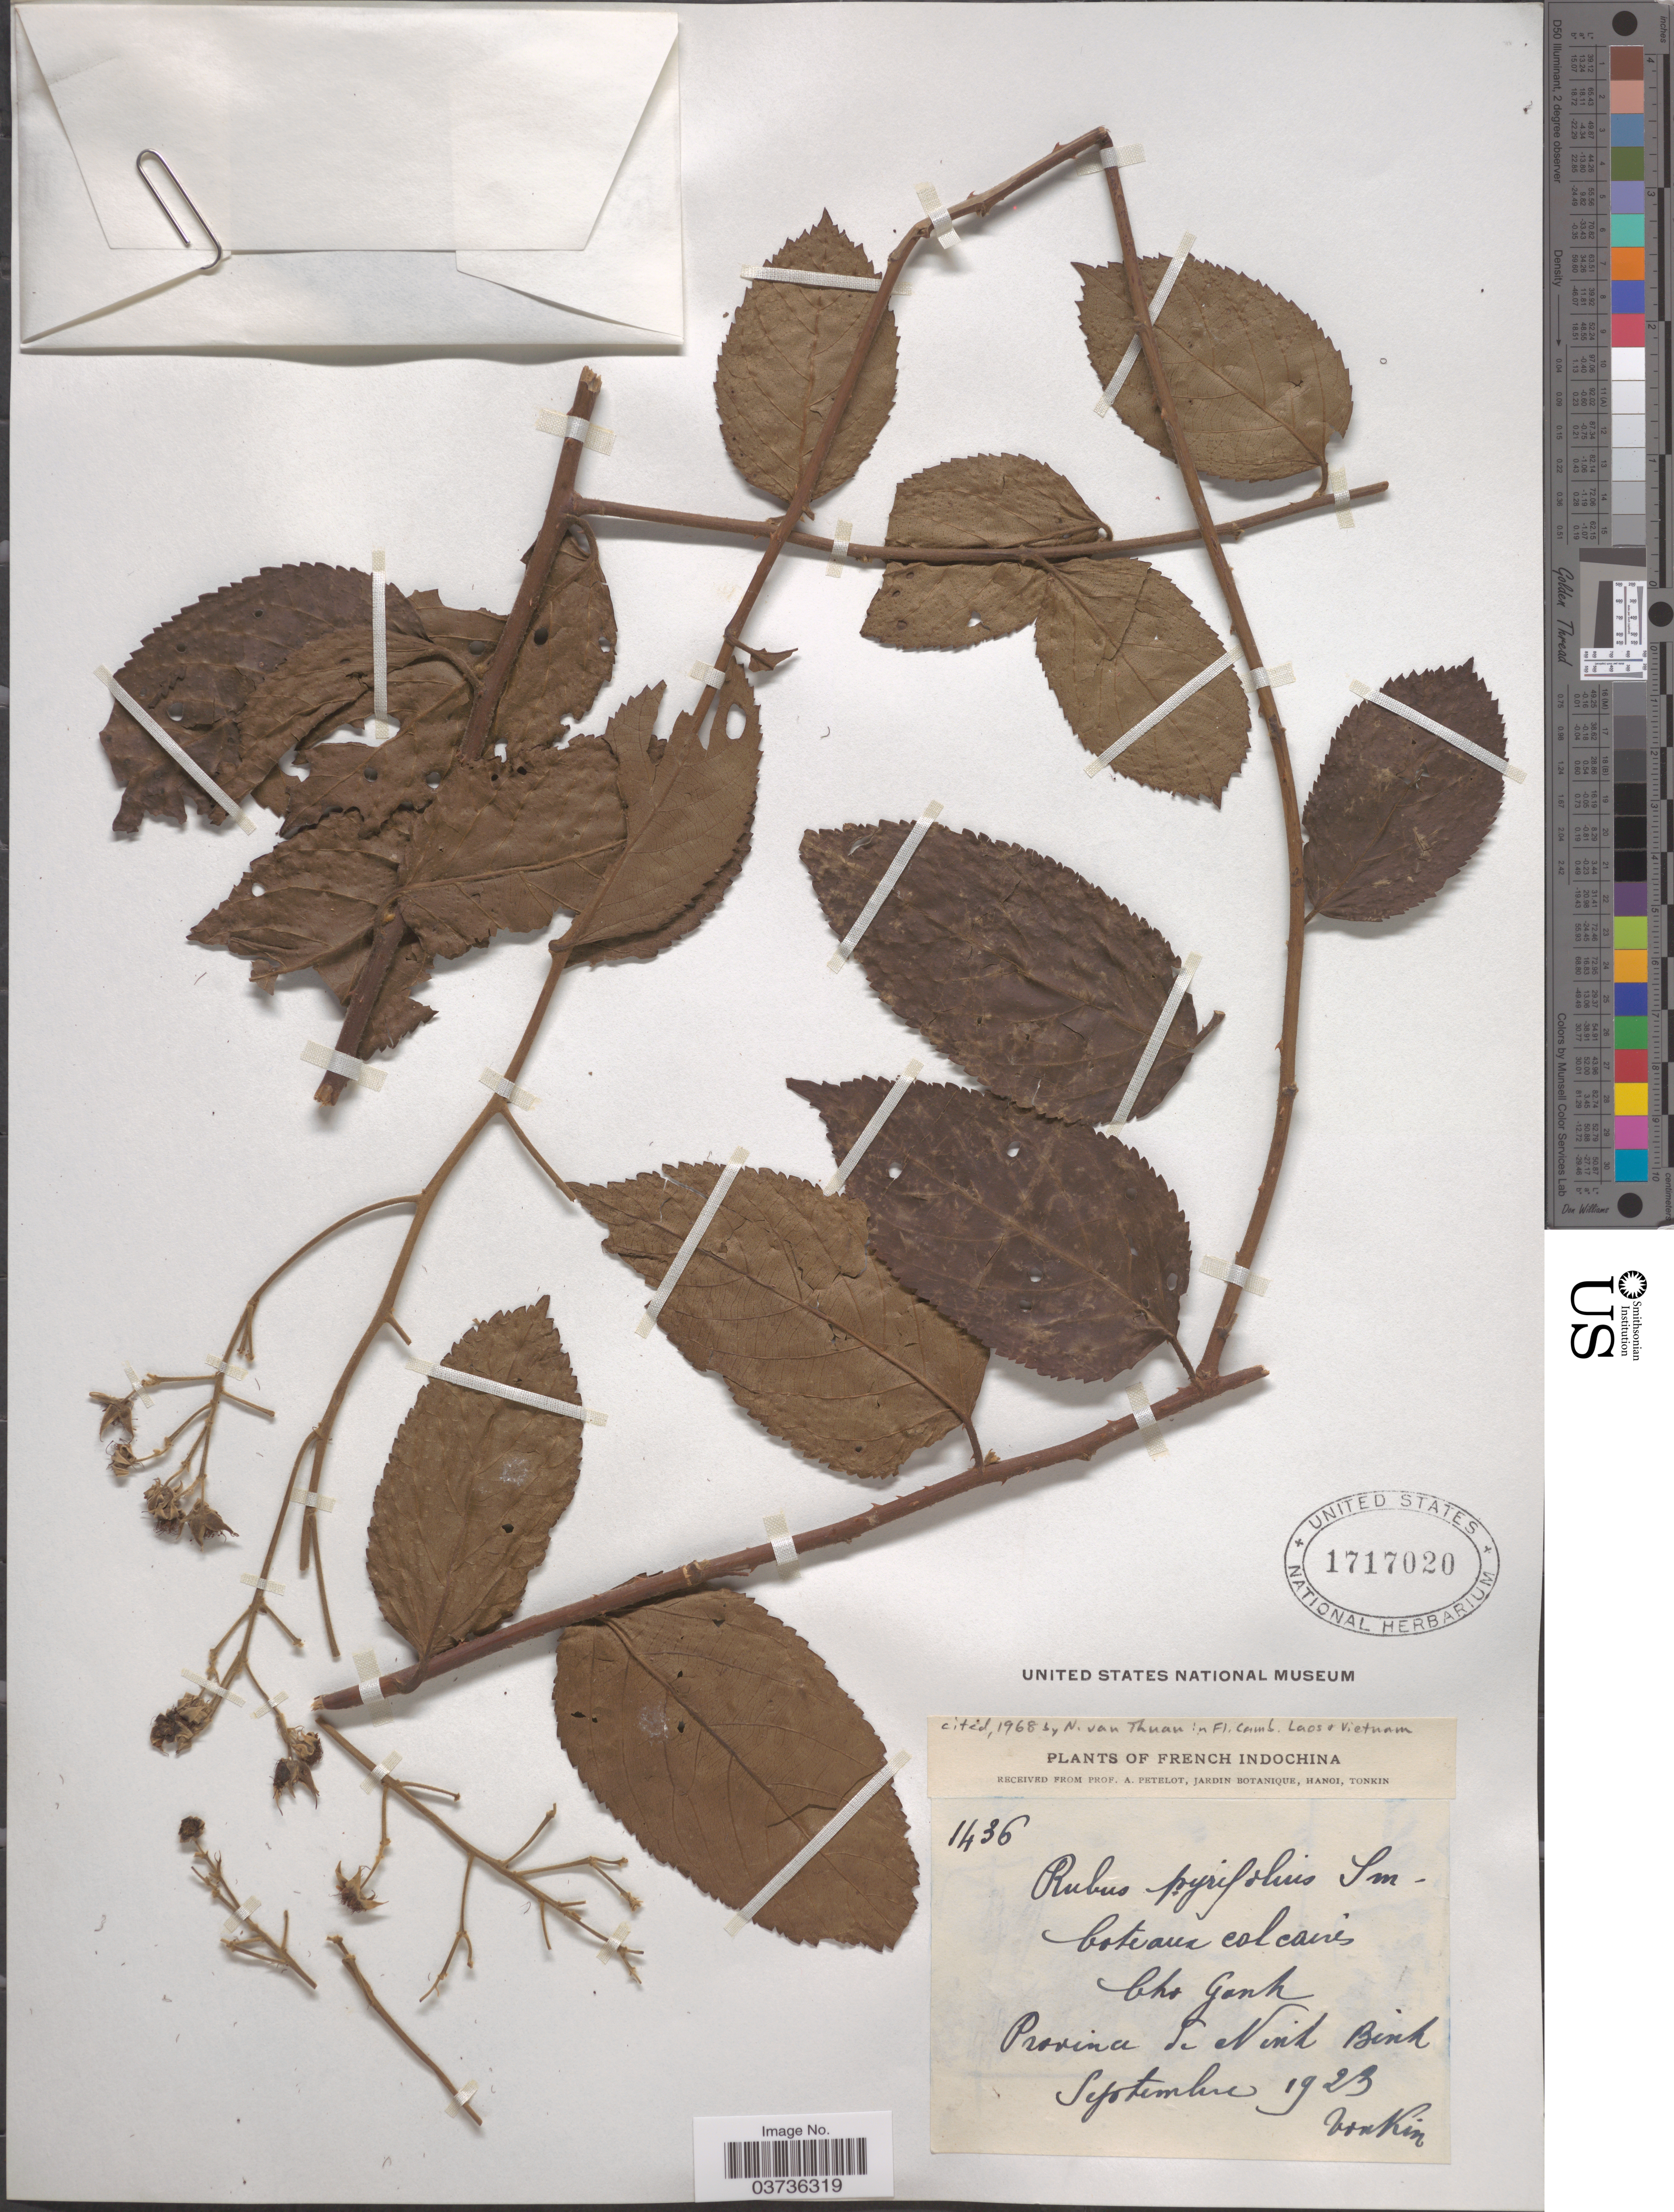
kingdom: Plantae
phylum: Tracheophyta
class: Magnoliopsida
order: Rosales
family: Rosaceae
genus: Rubus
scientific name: Rubus pyrifolius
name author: Sm.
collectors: A. Petelot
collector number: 1436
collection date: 1923-09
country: Vietnam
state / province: Ninh Binh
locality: Tonkin. French Indochina. Cho Ganh.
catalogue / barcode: US 1717020